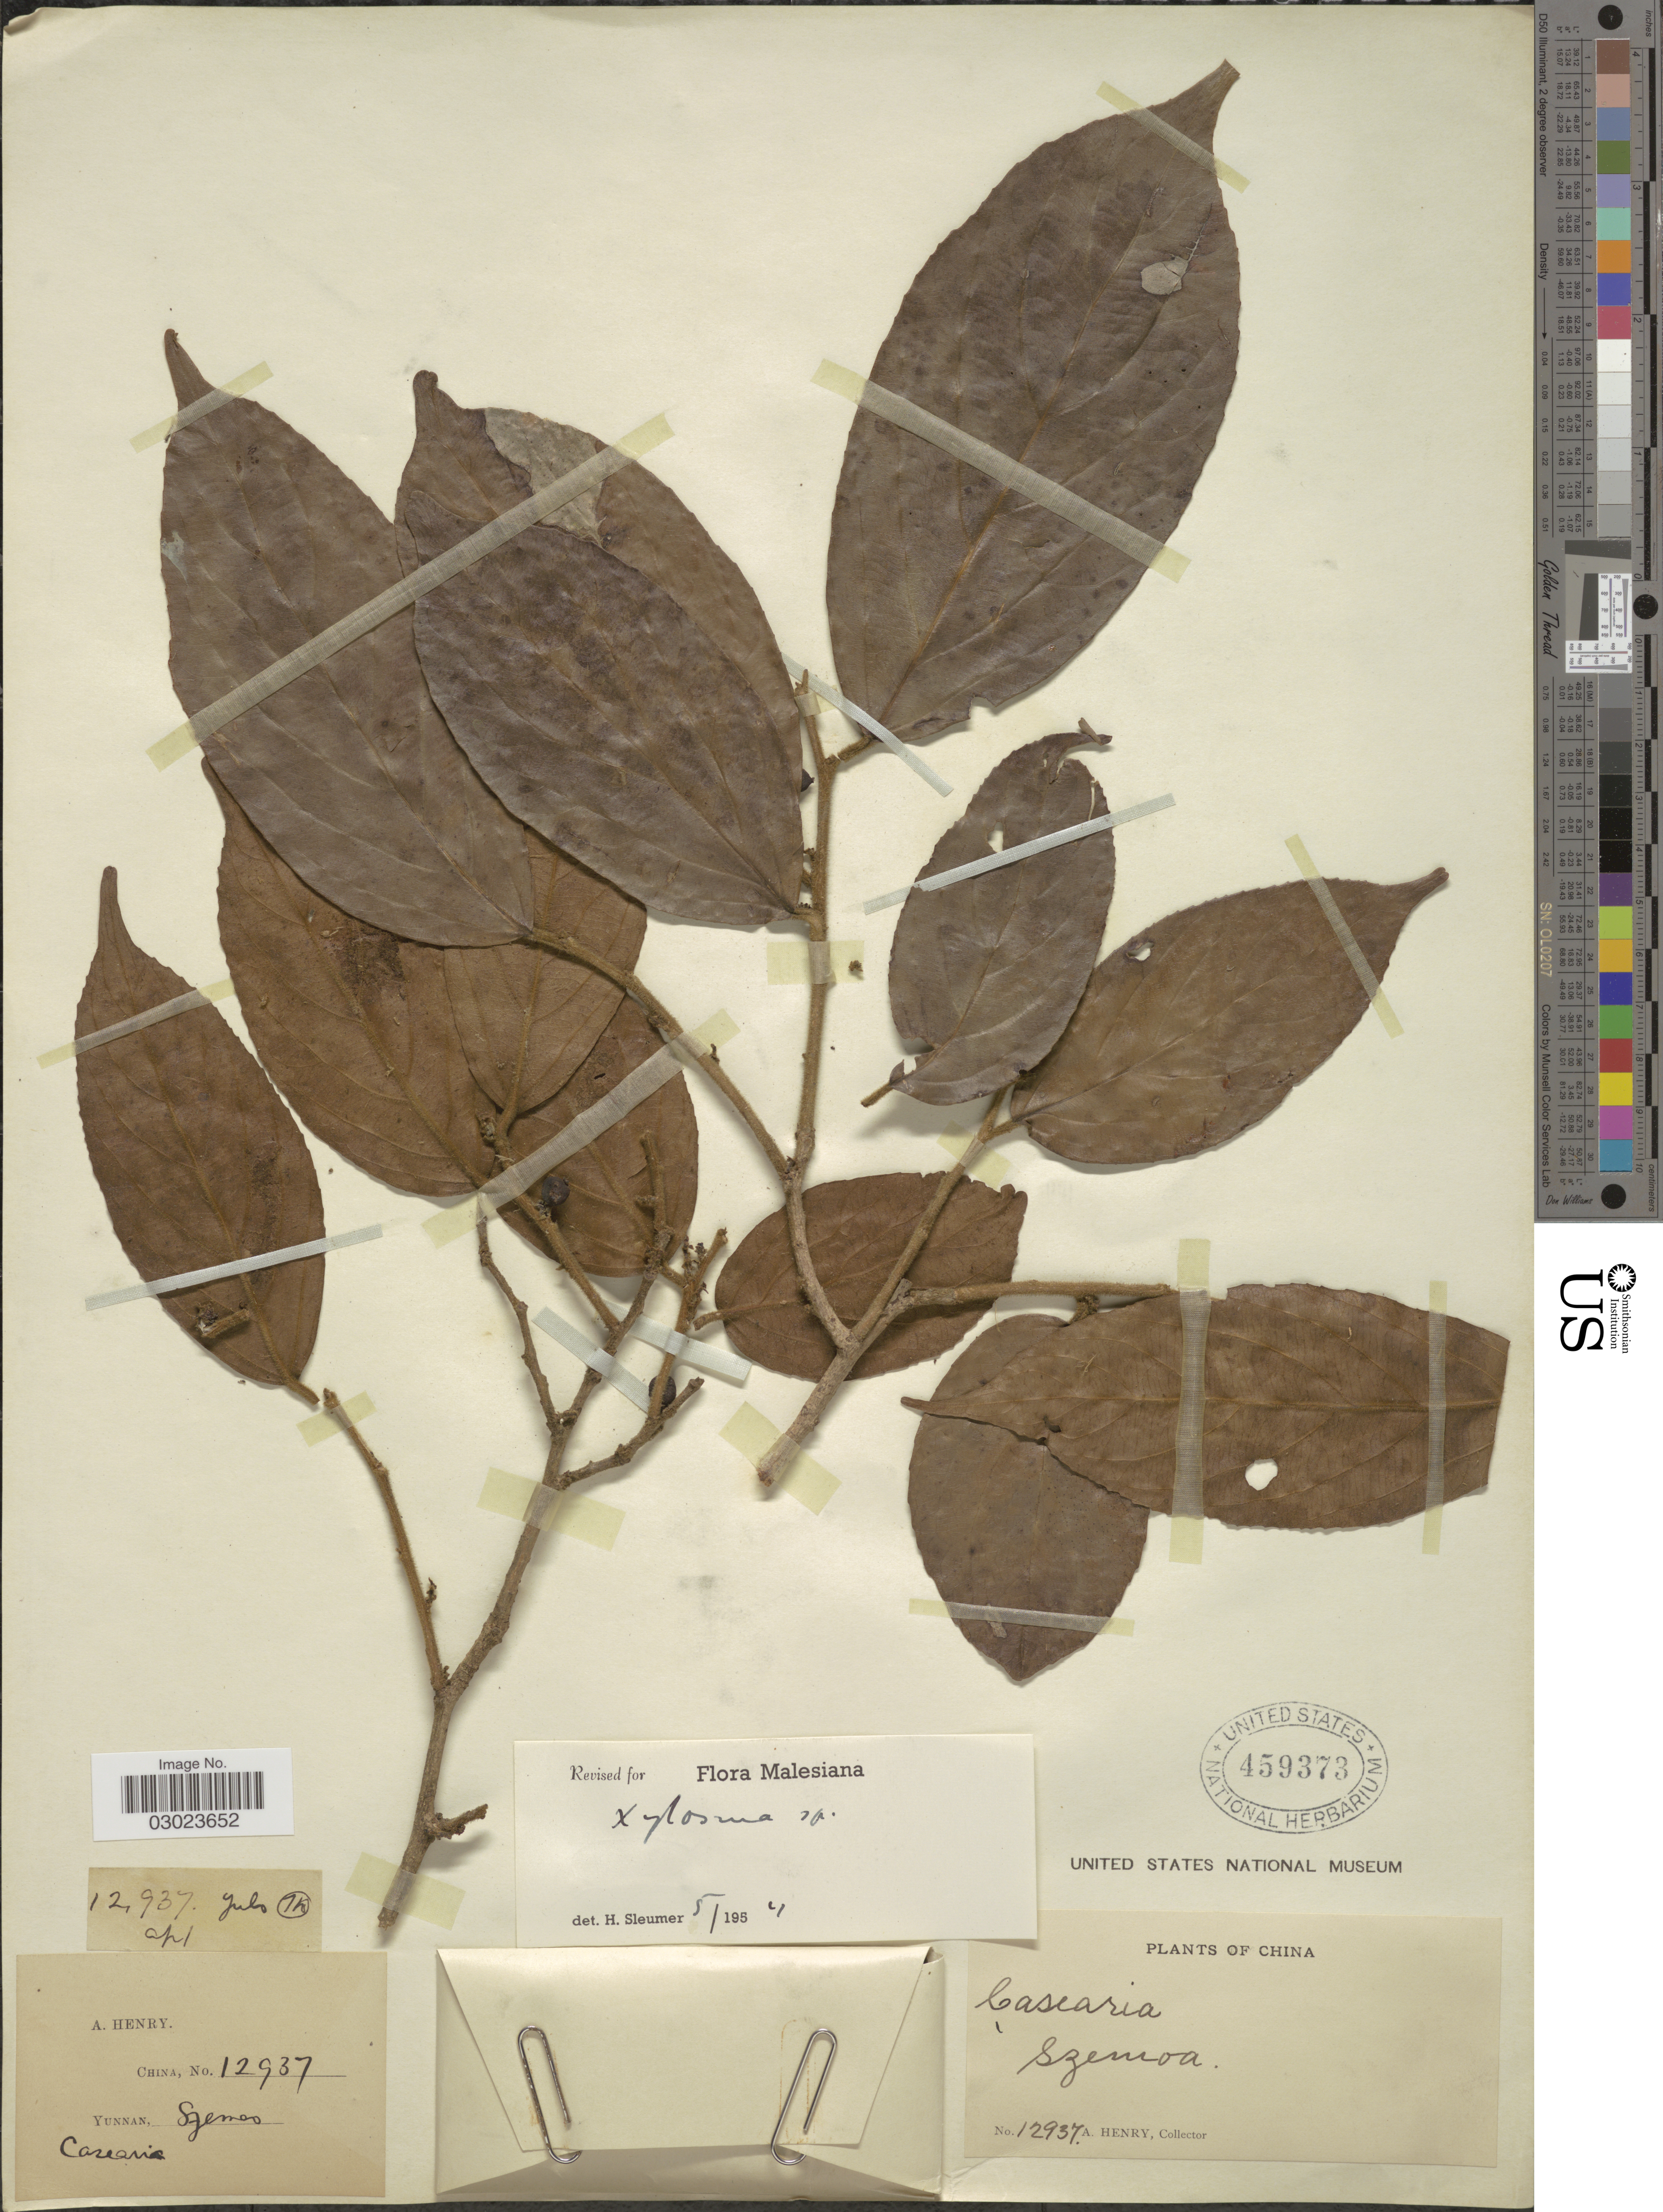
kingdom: Plantae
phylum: Tracheophyta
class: Magnoliopsida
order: Malpighiales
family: Salicaceae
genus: Xylosma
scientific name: Xylosma sp.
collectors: A. Henry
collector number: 12937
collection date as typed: Apr 1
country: China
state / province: Yunnan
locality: Szemoa. Yulo. Ho.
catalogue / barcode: US 459373